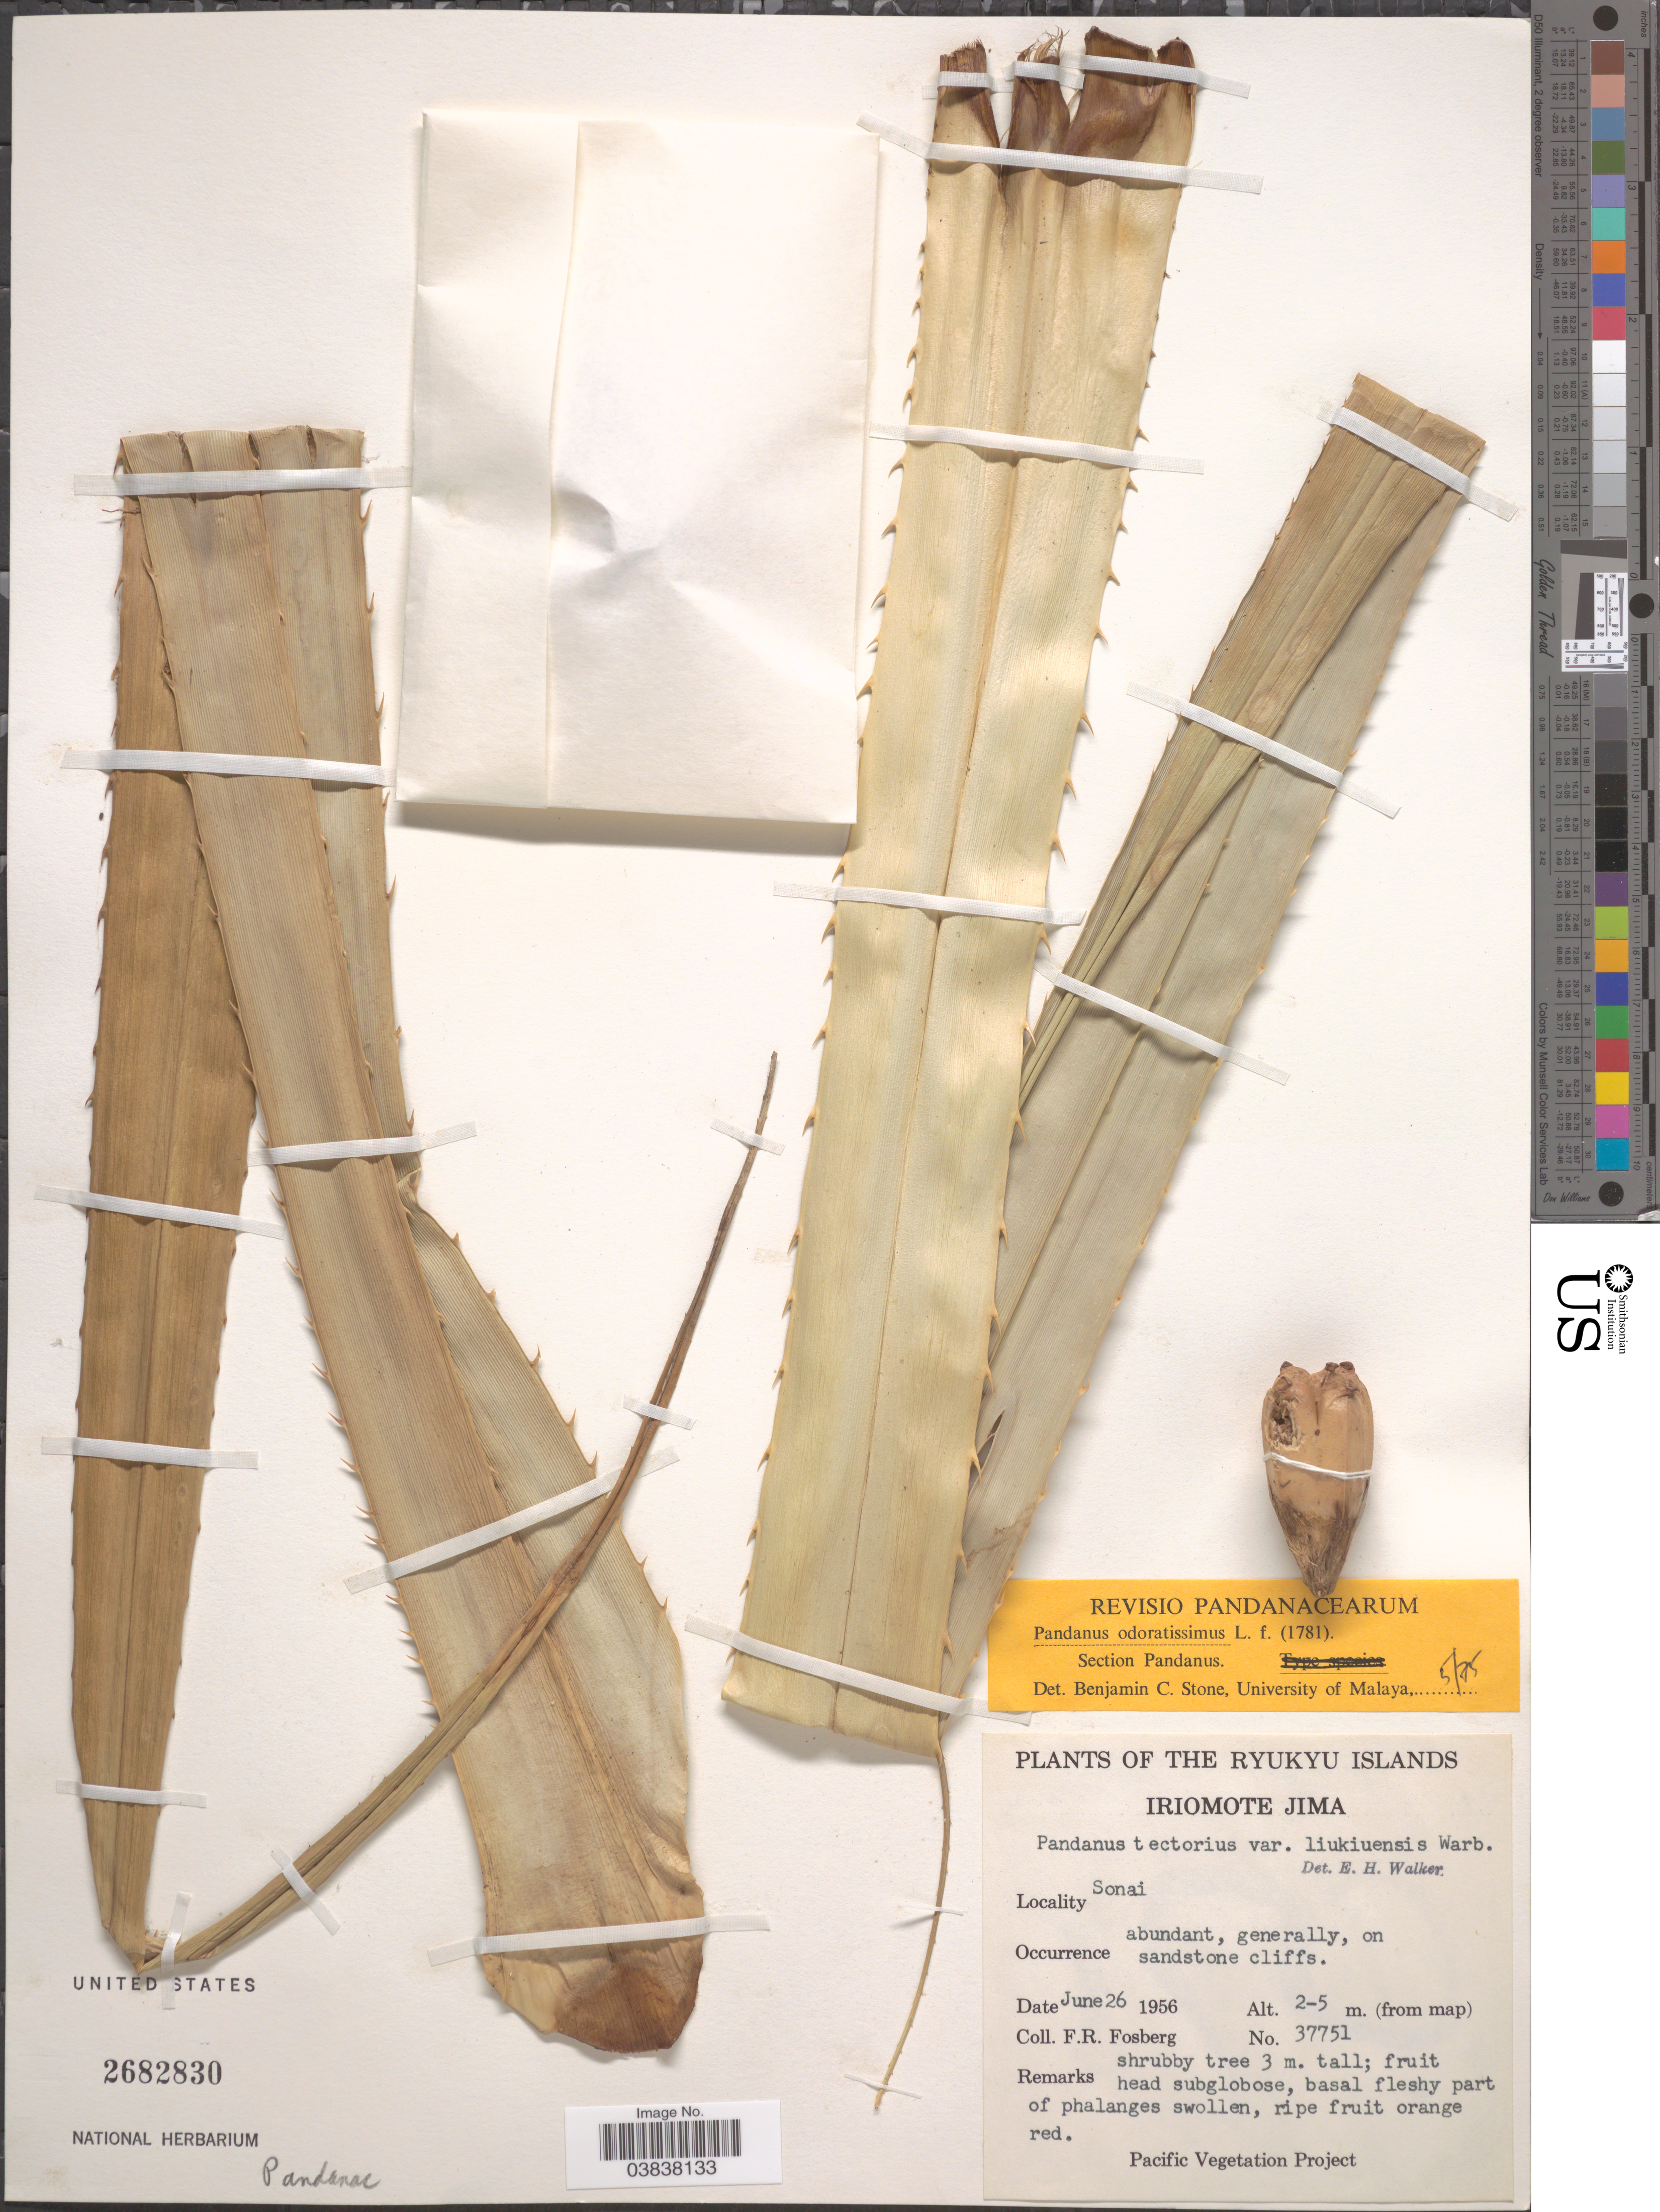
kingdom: Plantae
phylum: Tracheophyta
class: Liliopsida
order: Pandanales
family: Pandanaceae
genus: Pandanus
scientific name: Pandanus odoratissimus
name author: L. f.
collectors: F. R. Fosberg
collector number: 37751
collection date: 1956-06-26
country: Japan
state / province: Okinawa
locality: The Ryukyu Islands. Iriomote Jima. Sonai.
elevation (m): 2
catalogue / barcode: US 2682830